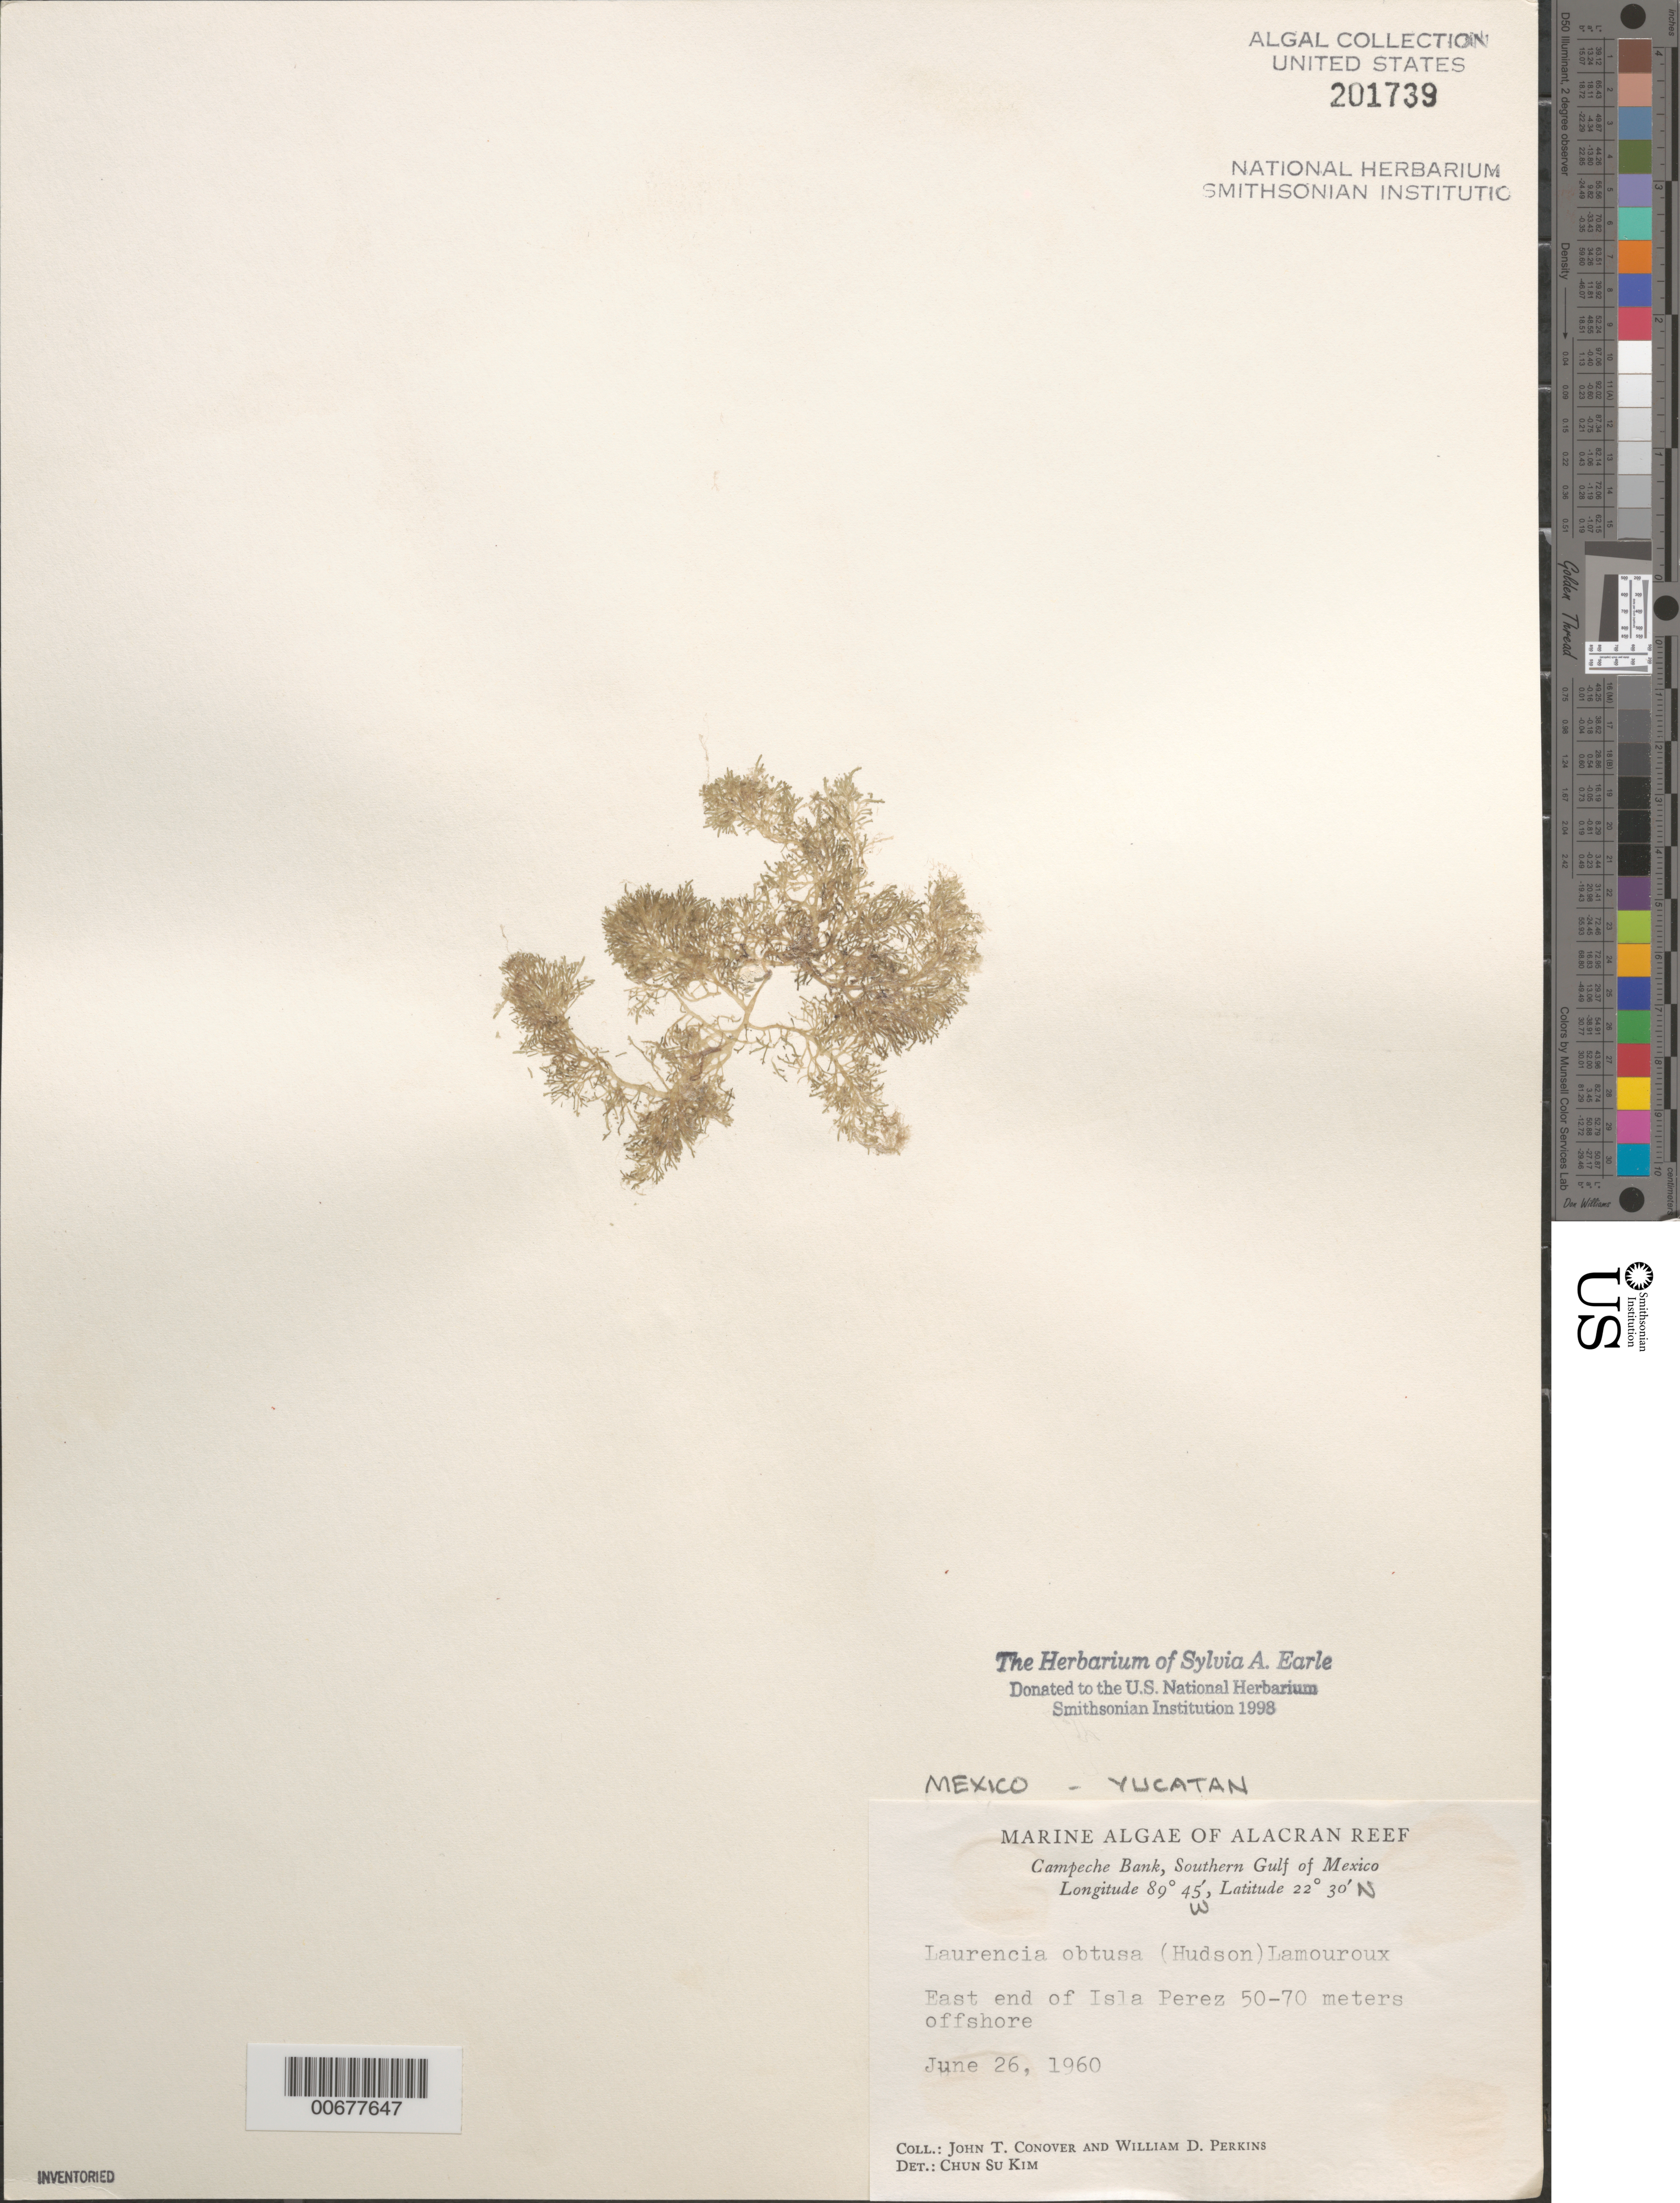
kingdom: Plantae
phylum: Rhodophyta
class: Florideophyceae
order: Ceramiales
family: Rhodomelaceae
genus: Laurencia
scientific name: Laurencia obtusa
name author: (Huds.) J.V.Lamouroux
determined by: Kim, Chun Su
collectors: J. T. Conover & W. D. Perkins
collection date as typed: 26 Jun 1960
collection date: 1960-06-26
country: Mexico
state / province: Yucatan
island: Isla Perez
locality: Alacran Reef, Campeche Bank, southern Gulf of Mexico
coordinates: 22 30' N, 89 45' W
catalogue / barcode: US 201739